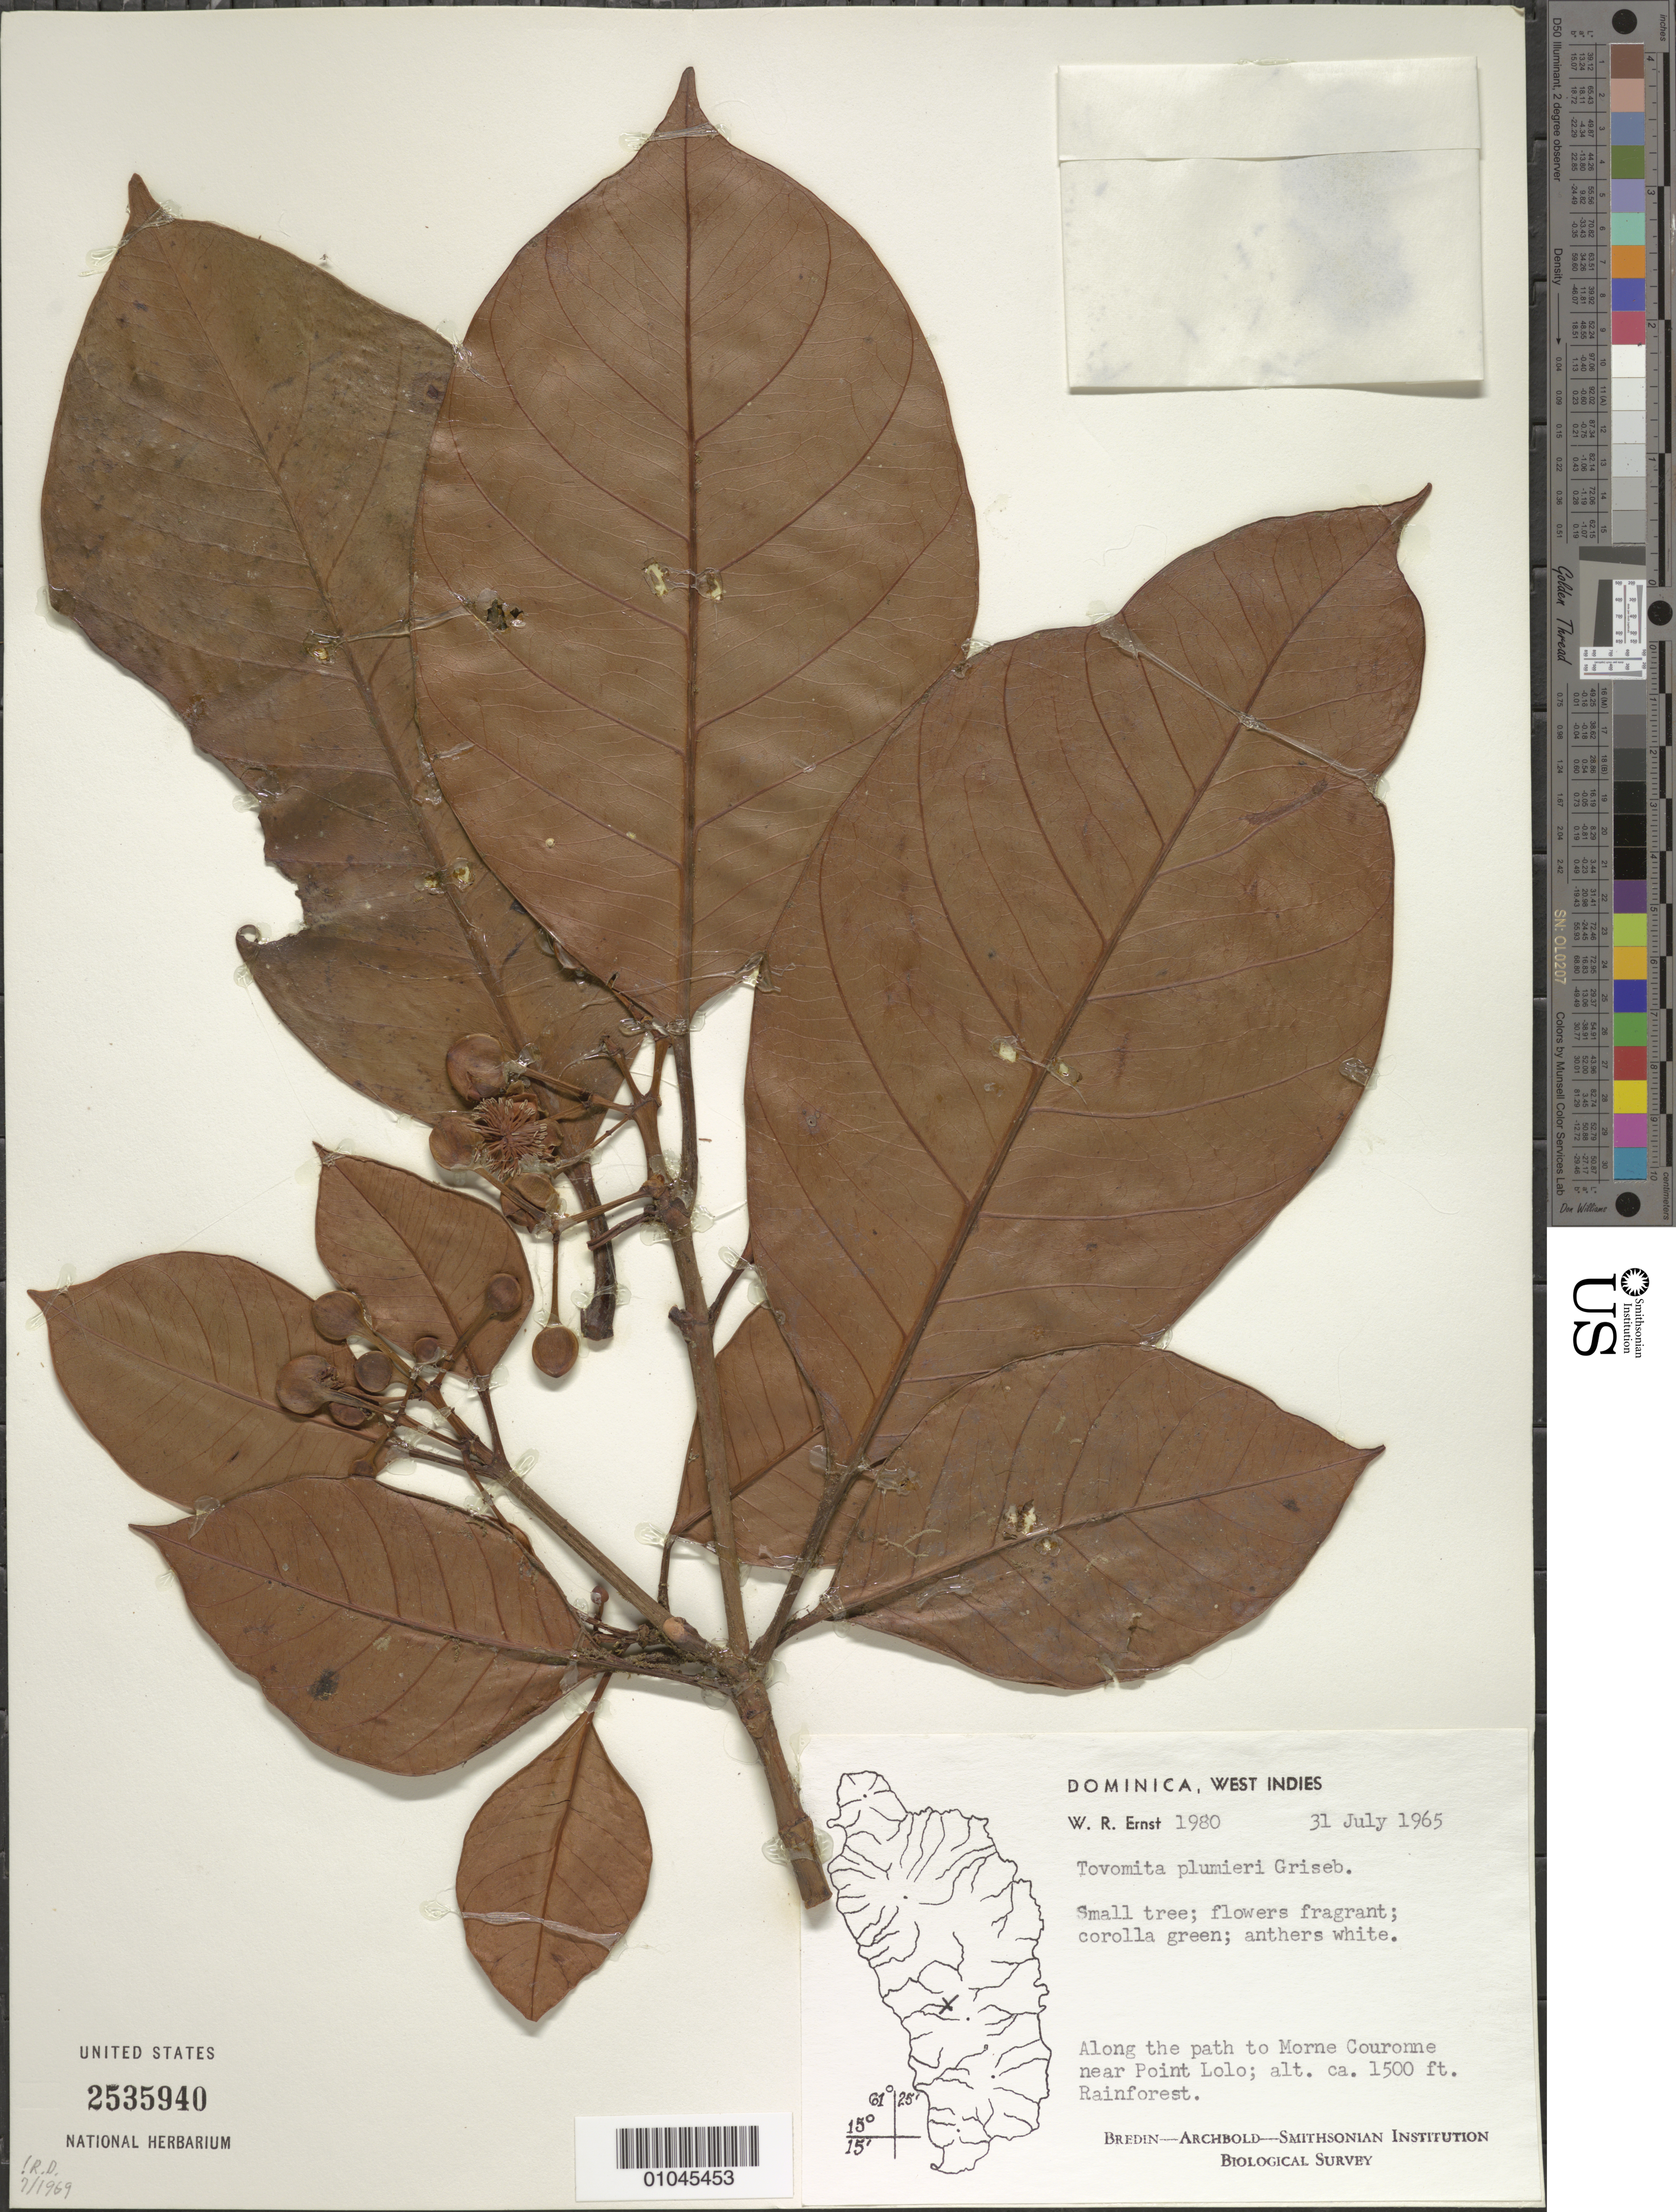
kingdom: Plantae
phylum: Tracheophyta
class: Magnoliopsida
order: Malpighiales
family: Clusiaceae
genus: Tovomita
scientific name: Tovomita plumieri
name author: Griseb.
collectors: W. R. Ernst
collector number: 1980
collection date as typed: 31 Jul 1965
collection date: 1965-07-31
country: Dominica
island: Dominica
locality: Along the path to Morne Couronne near Point Lolo; Rainforest.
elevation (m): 457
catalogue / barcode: US 2535940